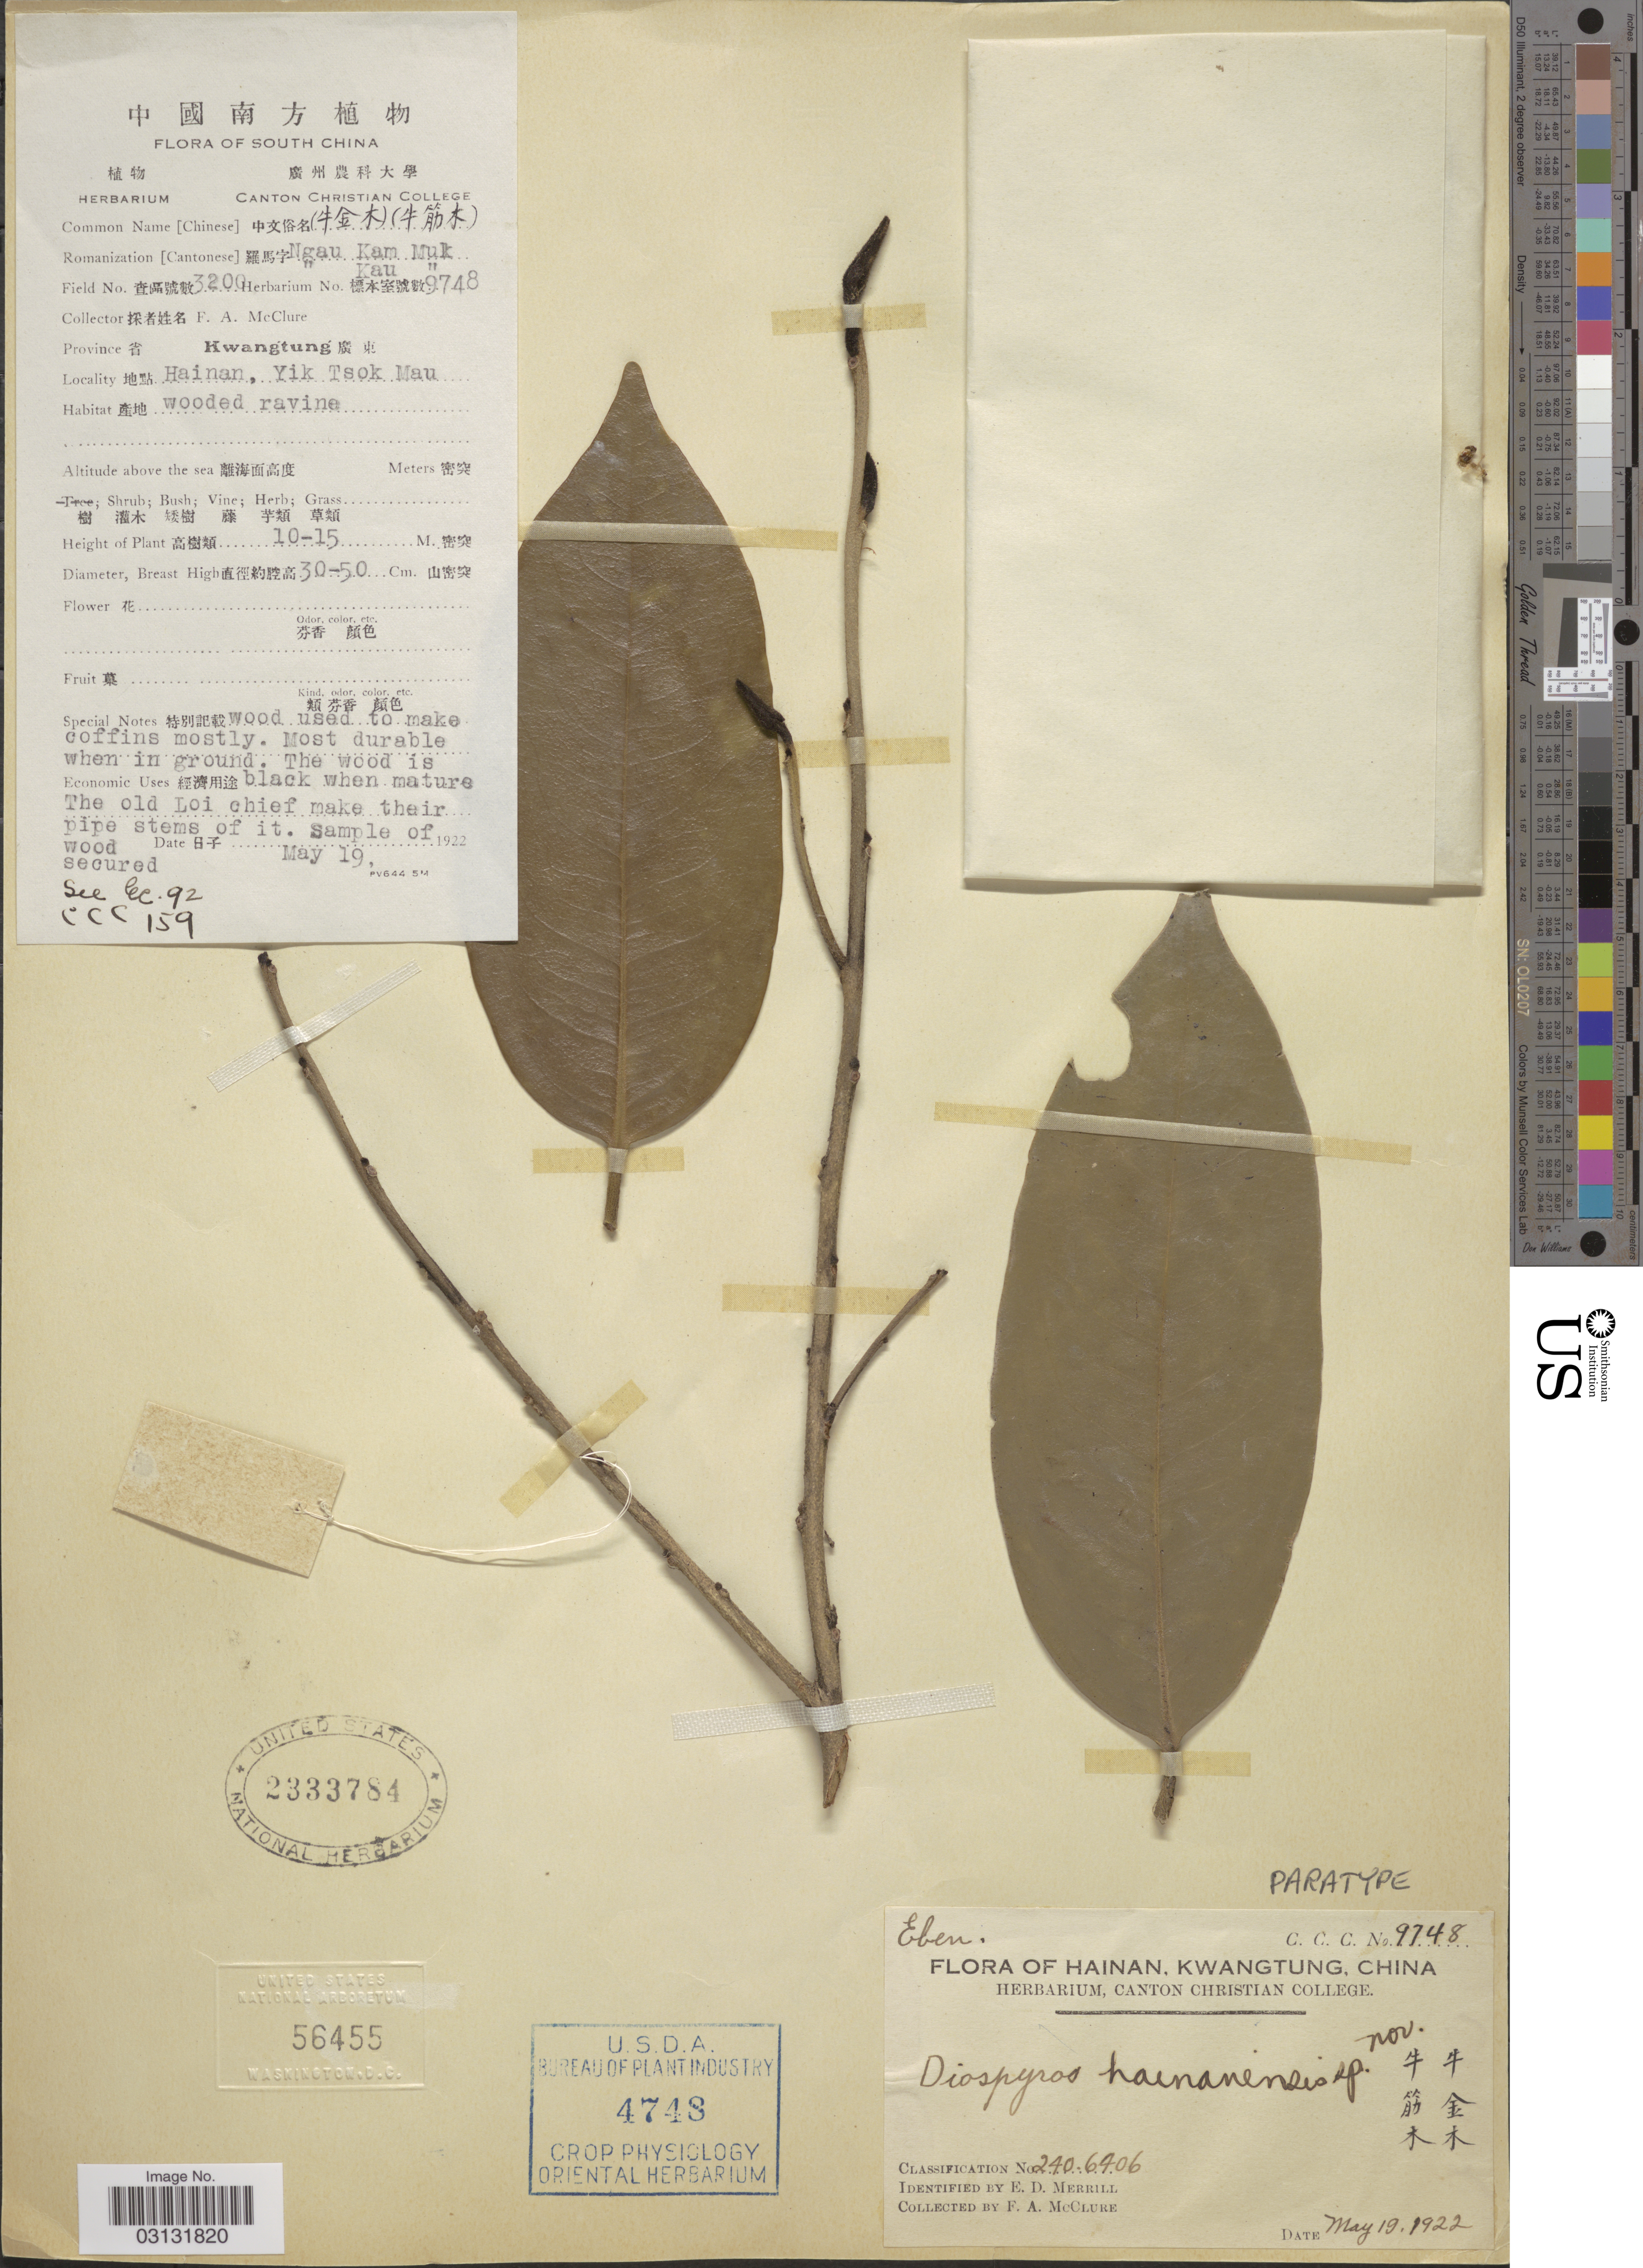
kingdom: Plantae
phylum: Tracheophyta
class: Magnoliopsida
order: Ericales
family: Ebenaceae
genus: Diospyros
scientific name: Diospyros hainanensis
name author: Merr.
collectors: F. A. McClure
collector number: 9748/3200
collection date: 1922-05-19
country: China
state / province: Hainan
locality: South China. Province Kwangtung. Hainan, Yik Tsok Mau.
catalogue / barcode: US 2333784